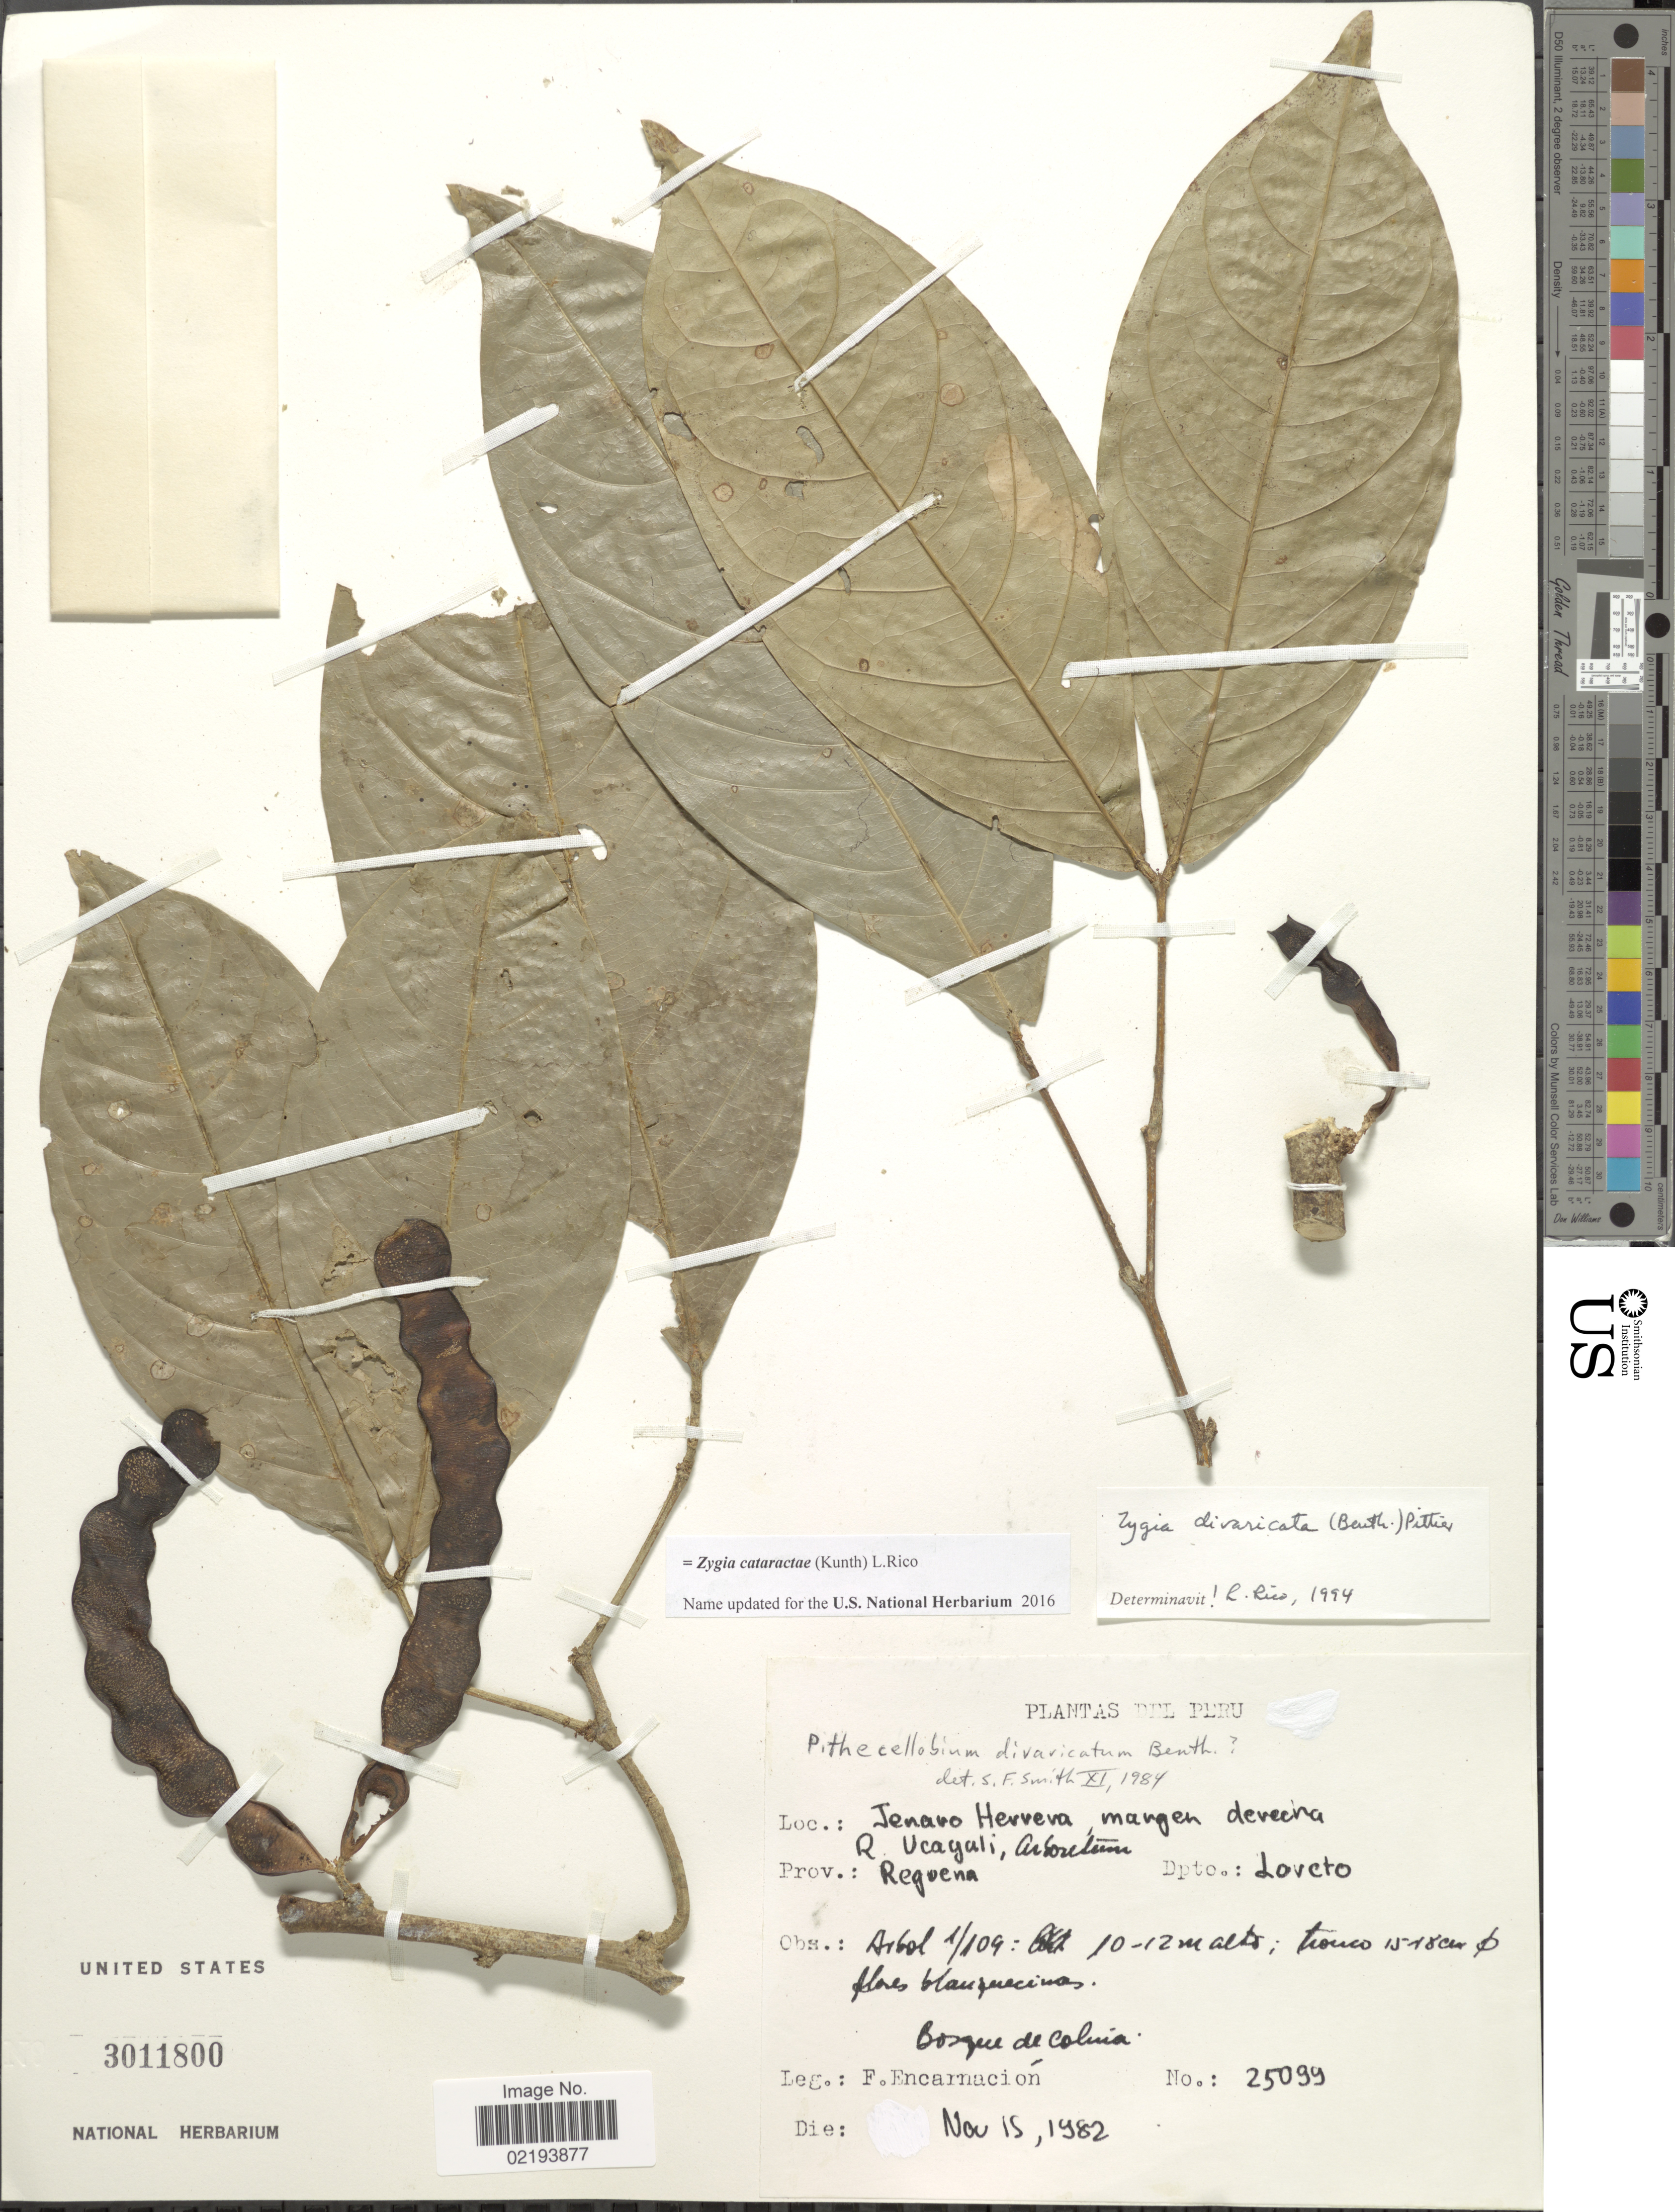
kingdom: Plantae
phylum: Tracheophyta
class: Magnoliopsida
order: Fabales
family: Fabaceae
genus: Zygia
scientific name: Zygia cataractae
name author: (Kunth) L. Rico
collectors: F. Encarnación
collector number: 25099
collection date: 1982-11-15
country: Peru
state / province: Loreto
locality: Jenaro Herrera, margen derecha R. Ucayali, Arboretum, prov. Requena, Dept. Loreto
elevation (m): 10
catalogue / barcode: US 3011800